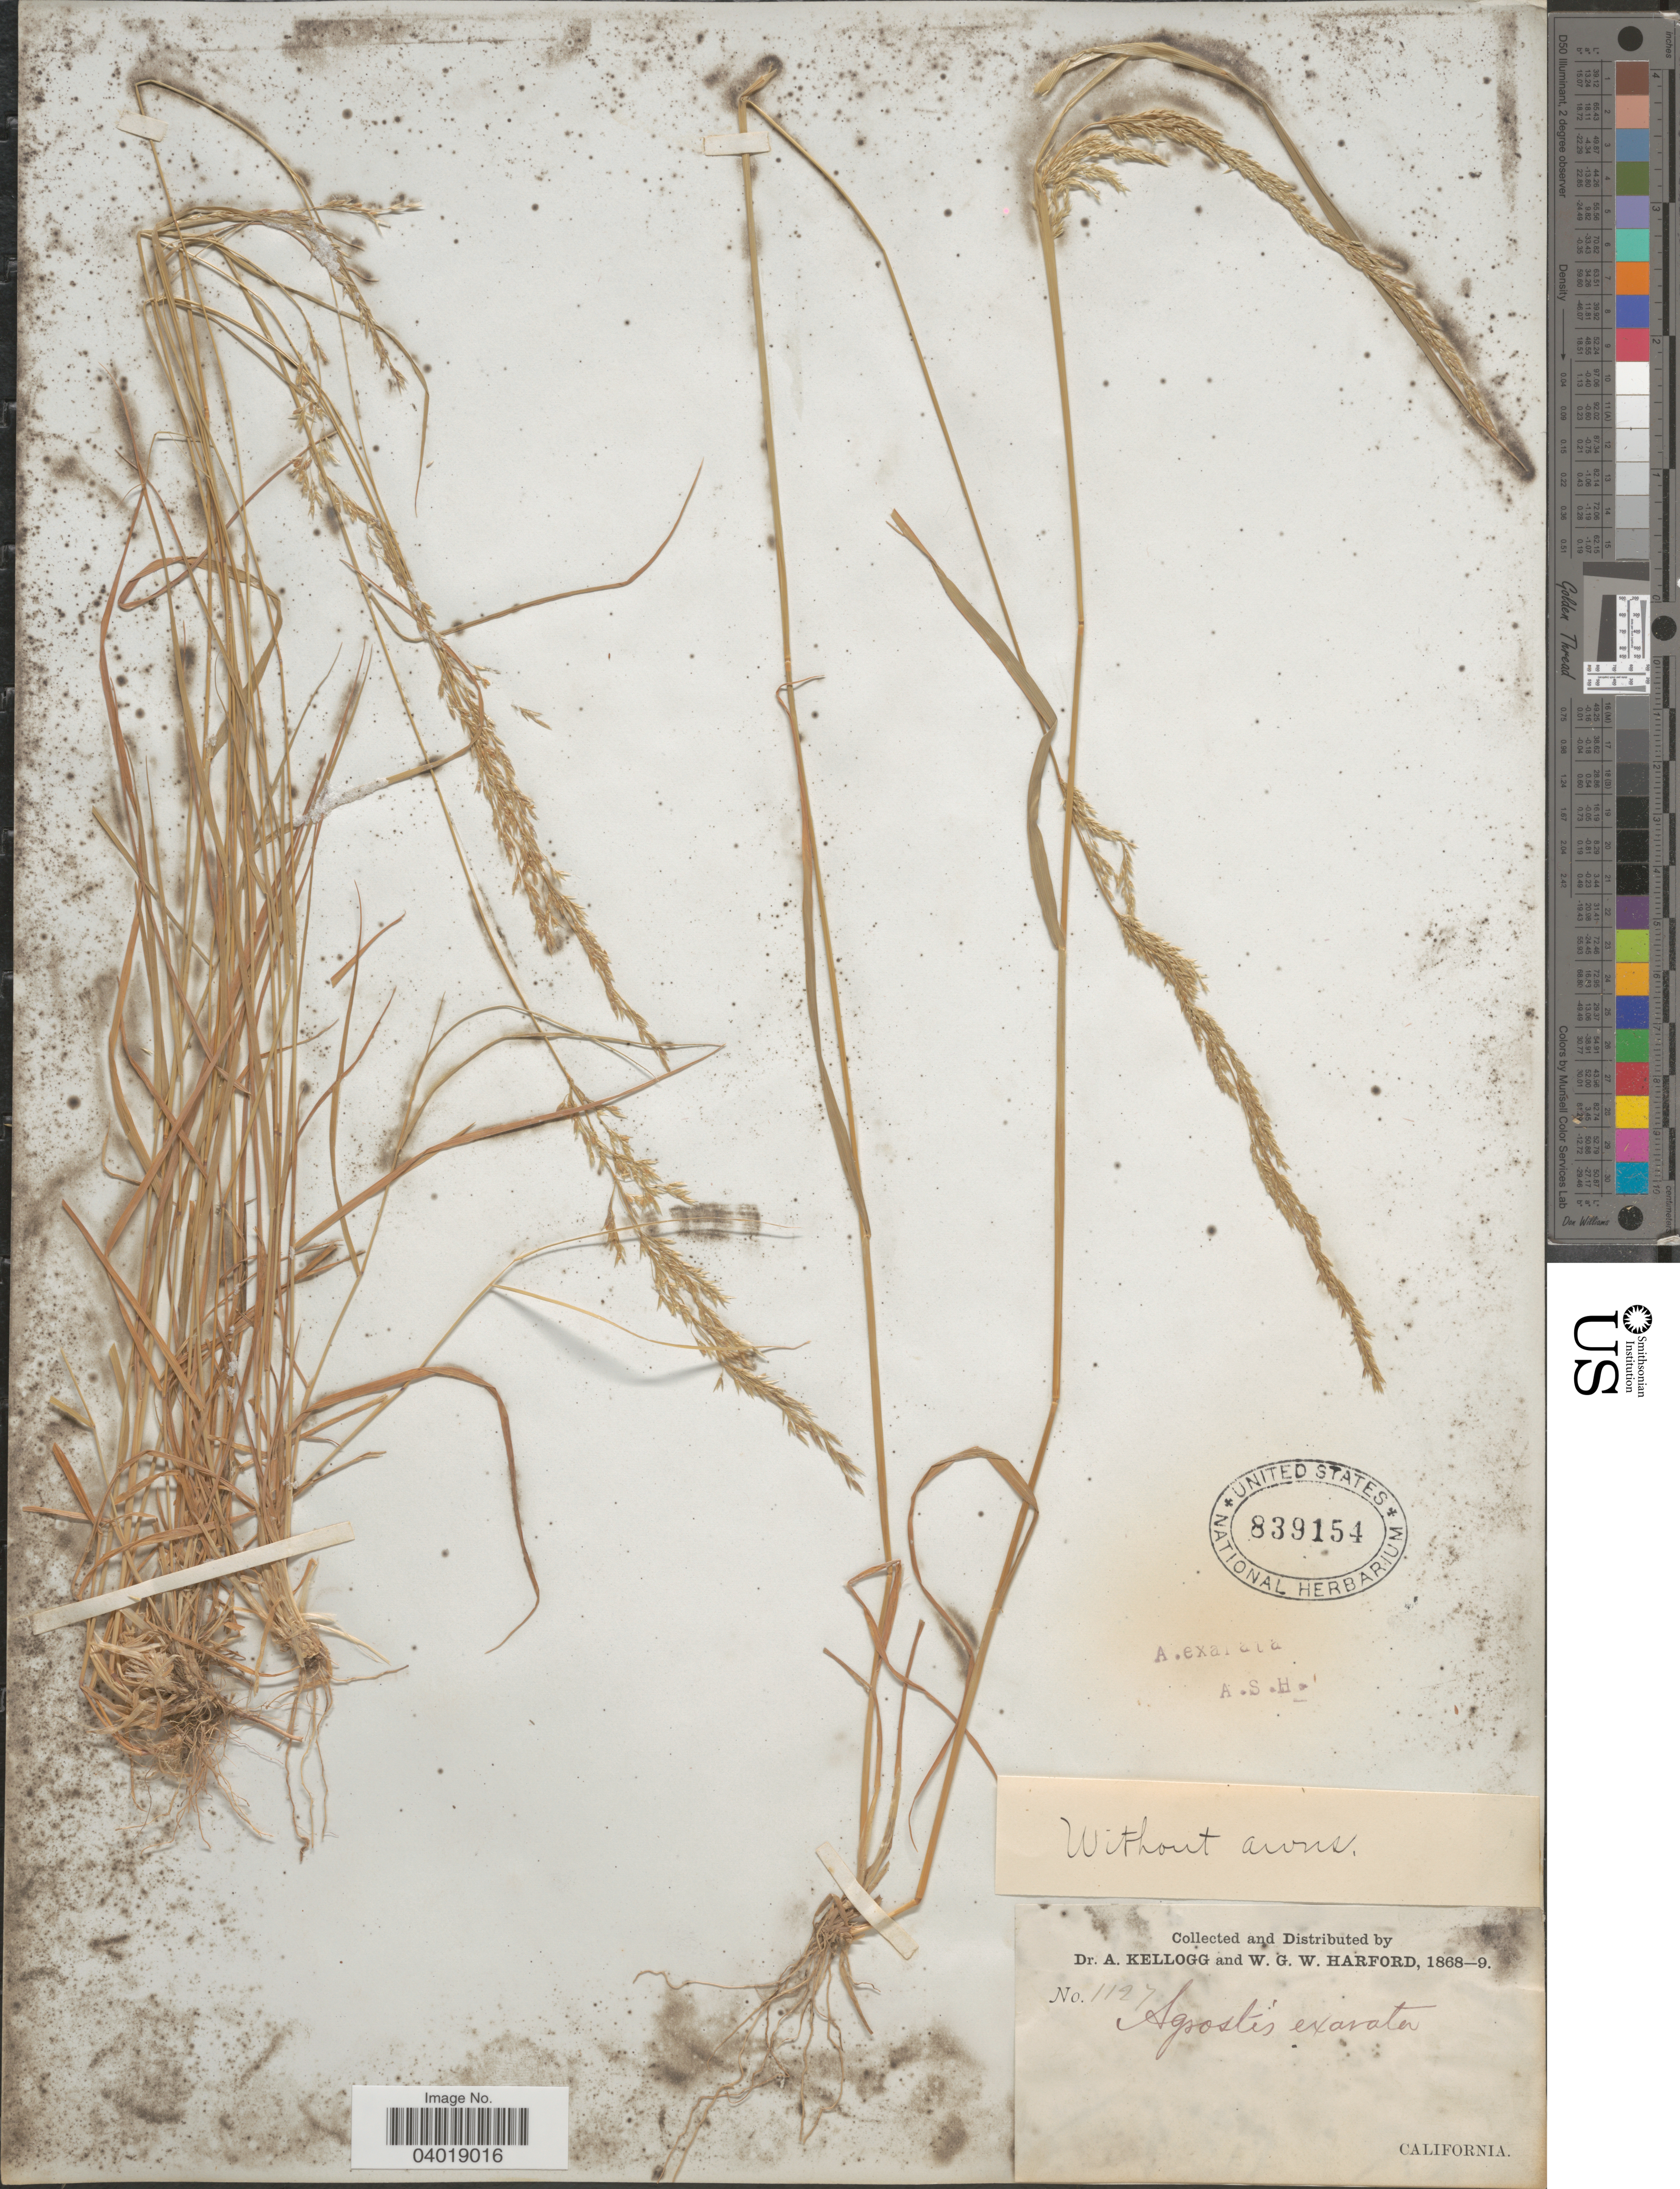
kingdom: Plantae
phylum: Tracheophyta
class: Liliopsida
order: Poales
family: Poaceae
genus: Agrostis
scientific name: Agrostis exarata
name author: Trin.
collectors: A. Kellogg & W. G. W. Harford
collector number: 1127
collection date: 1868/1869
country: United States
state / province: California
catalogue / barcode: US 839154